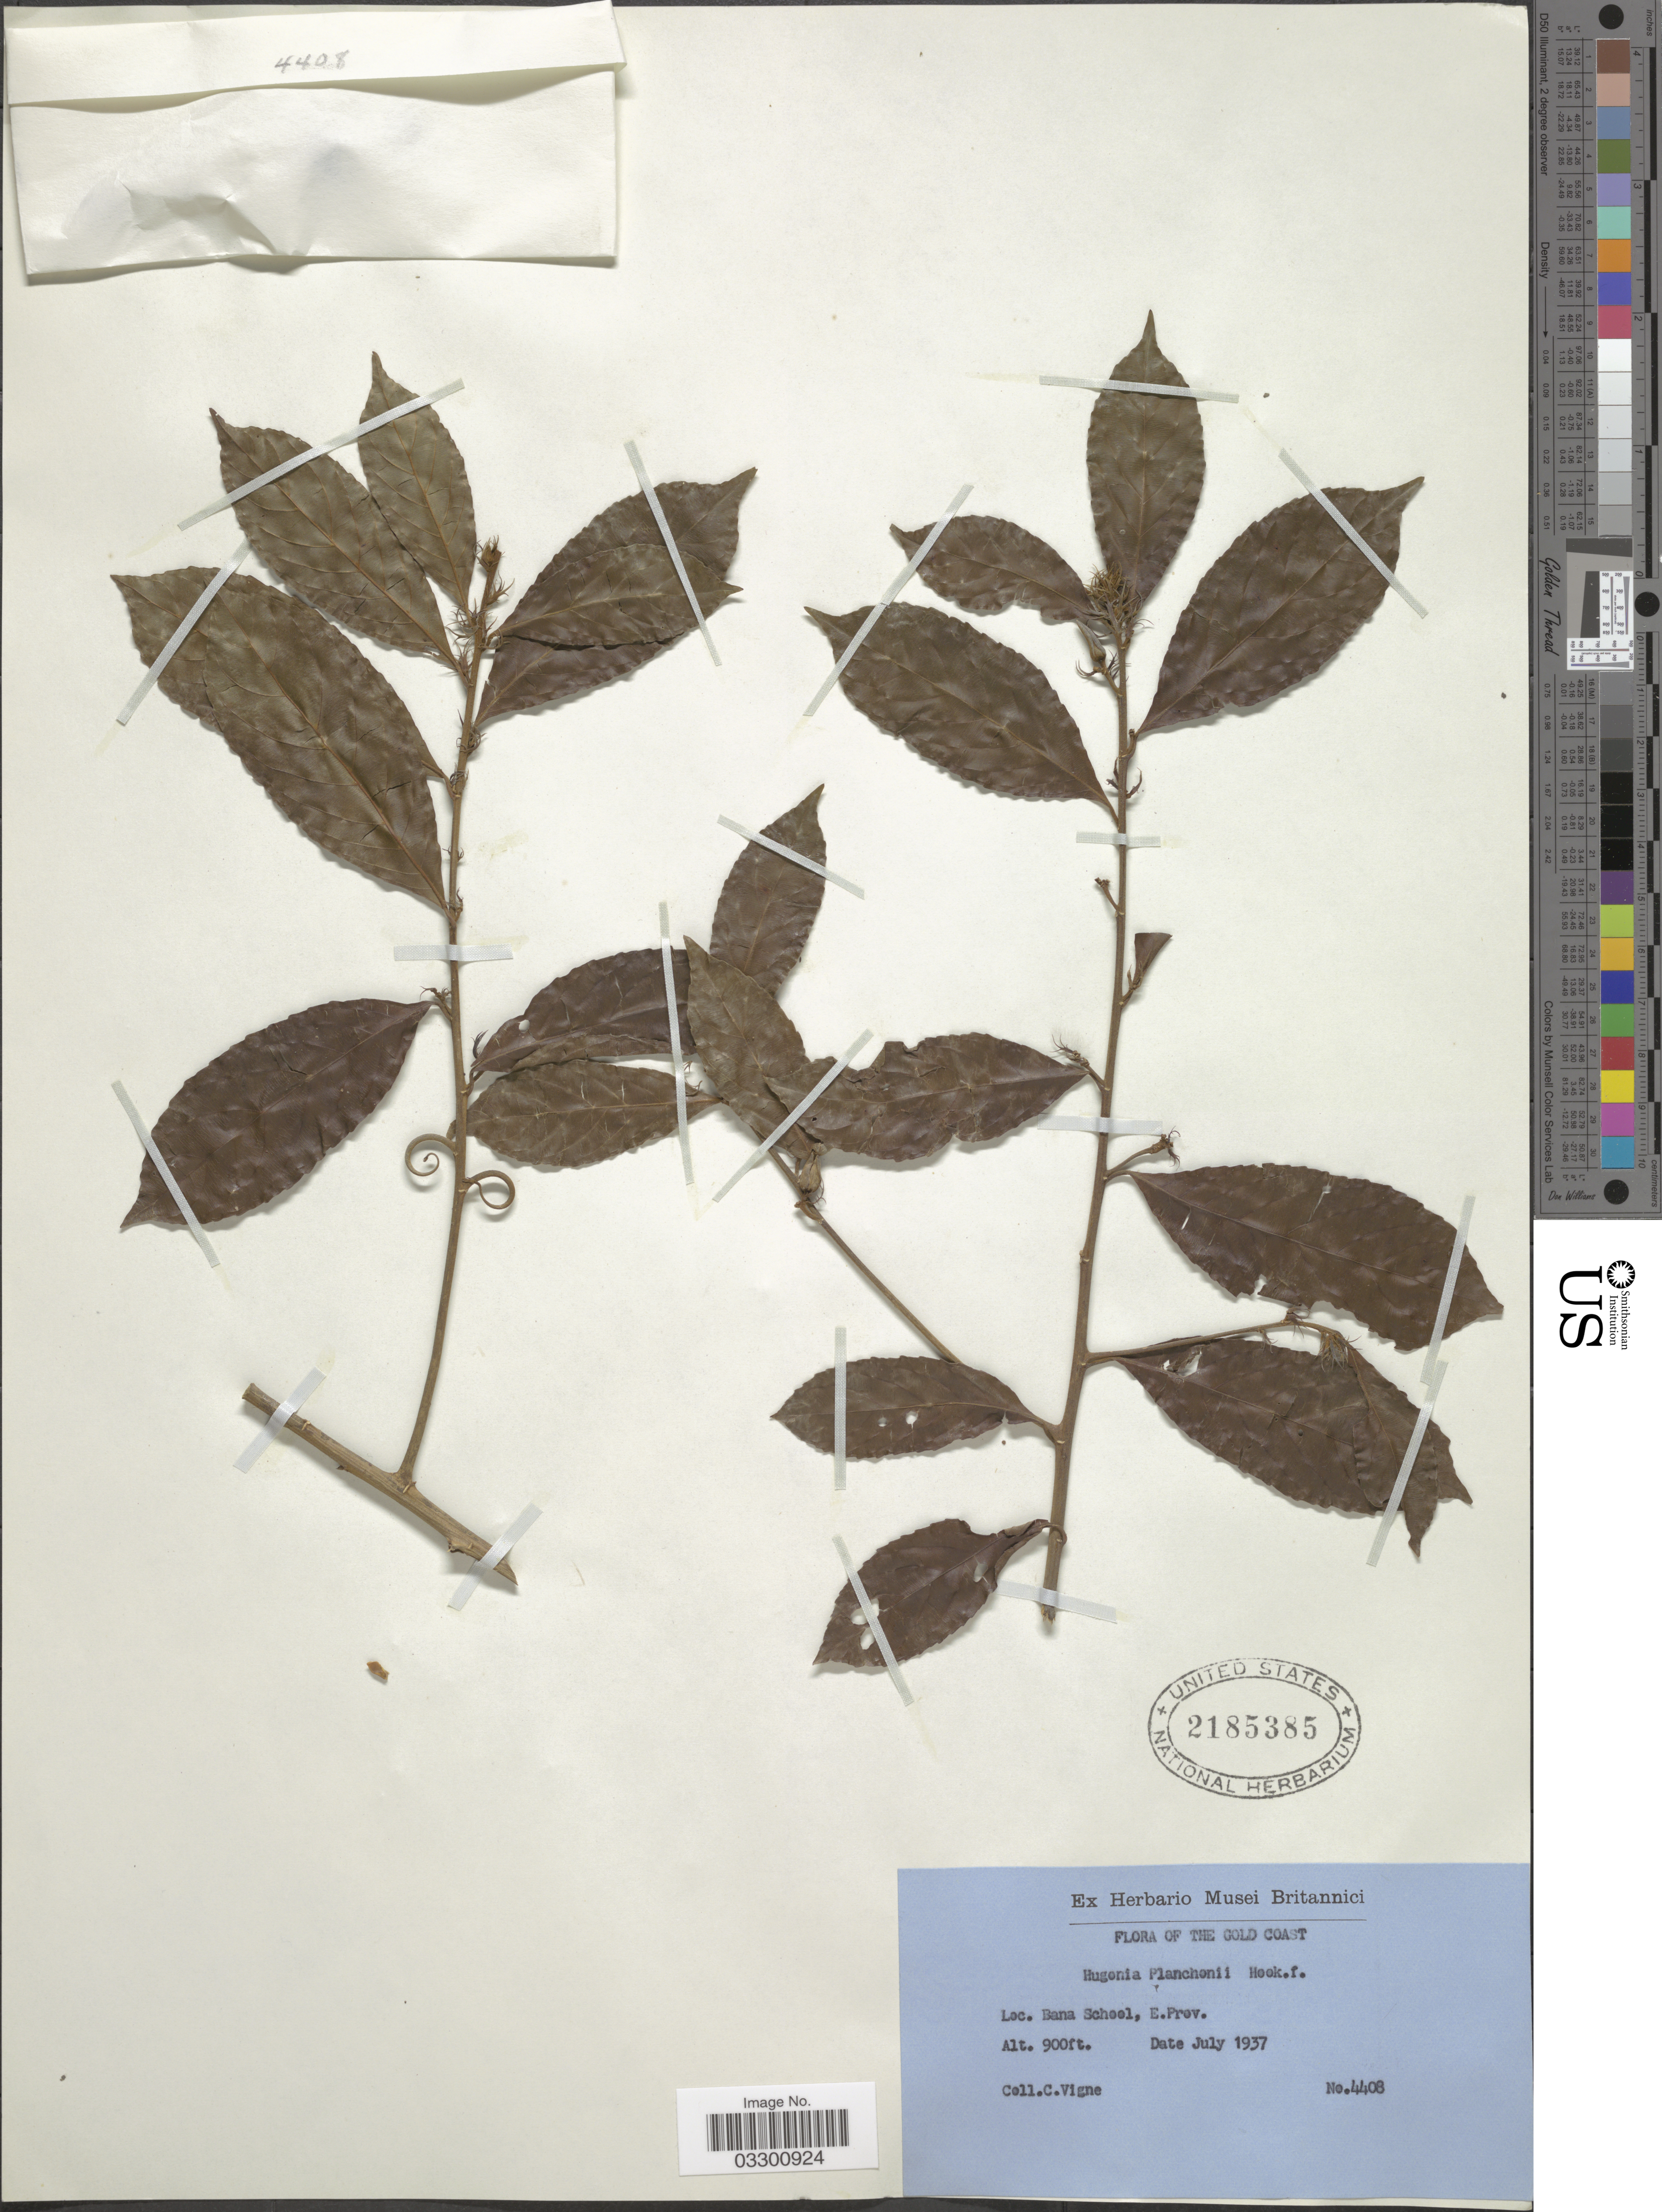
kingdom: Plantae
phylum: Tracheophyta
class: Magnoliopsida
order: Malpighiales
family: Linaceae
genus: Hugonia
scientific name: Hugonia planchonii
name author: Hook. f.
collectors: C. Vigne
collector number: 4408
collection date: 1937-07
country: Ghana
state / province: Eastern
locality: The Gold Coast, Bana School, E. Prov.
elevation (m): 274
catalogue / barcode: US 2185385